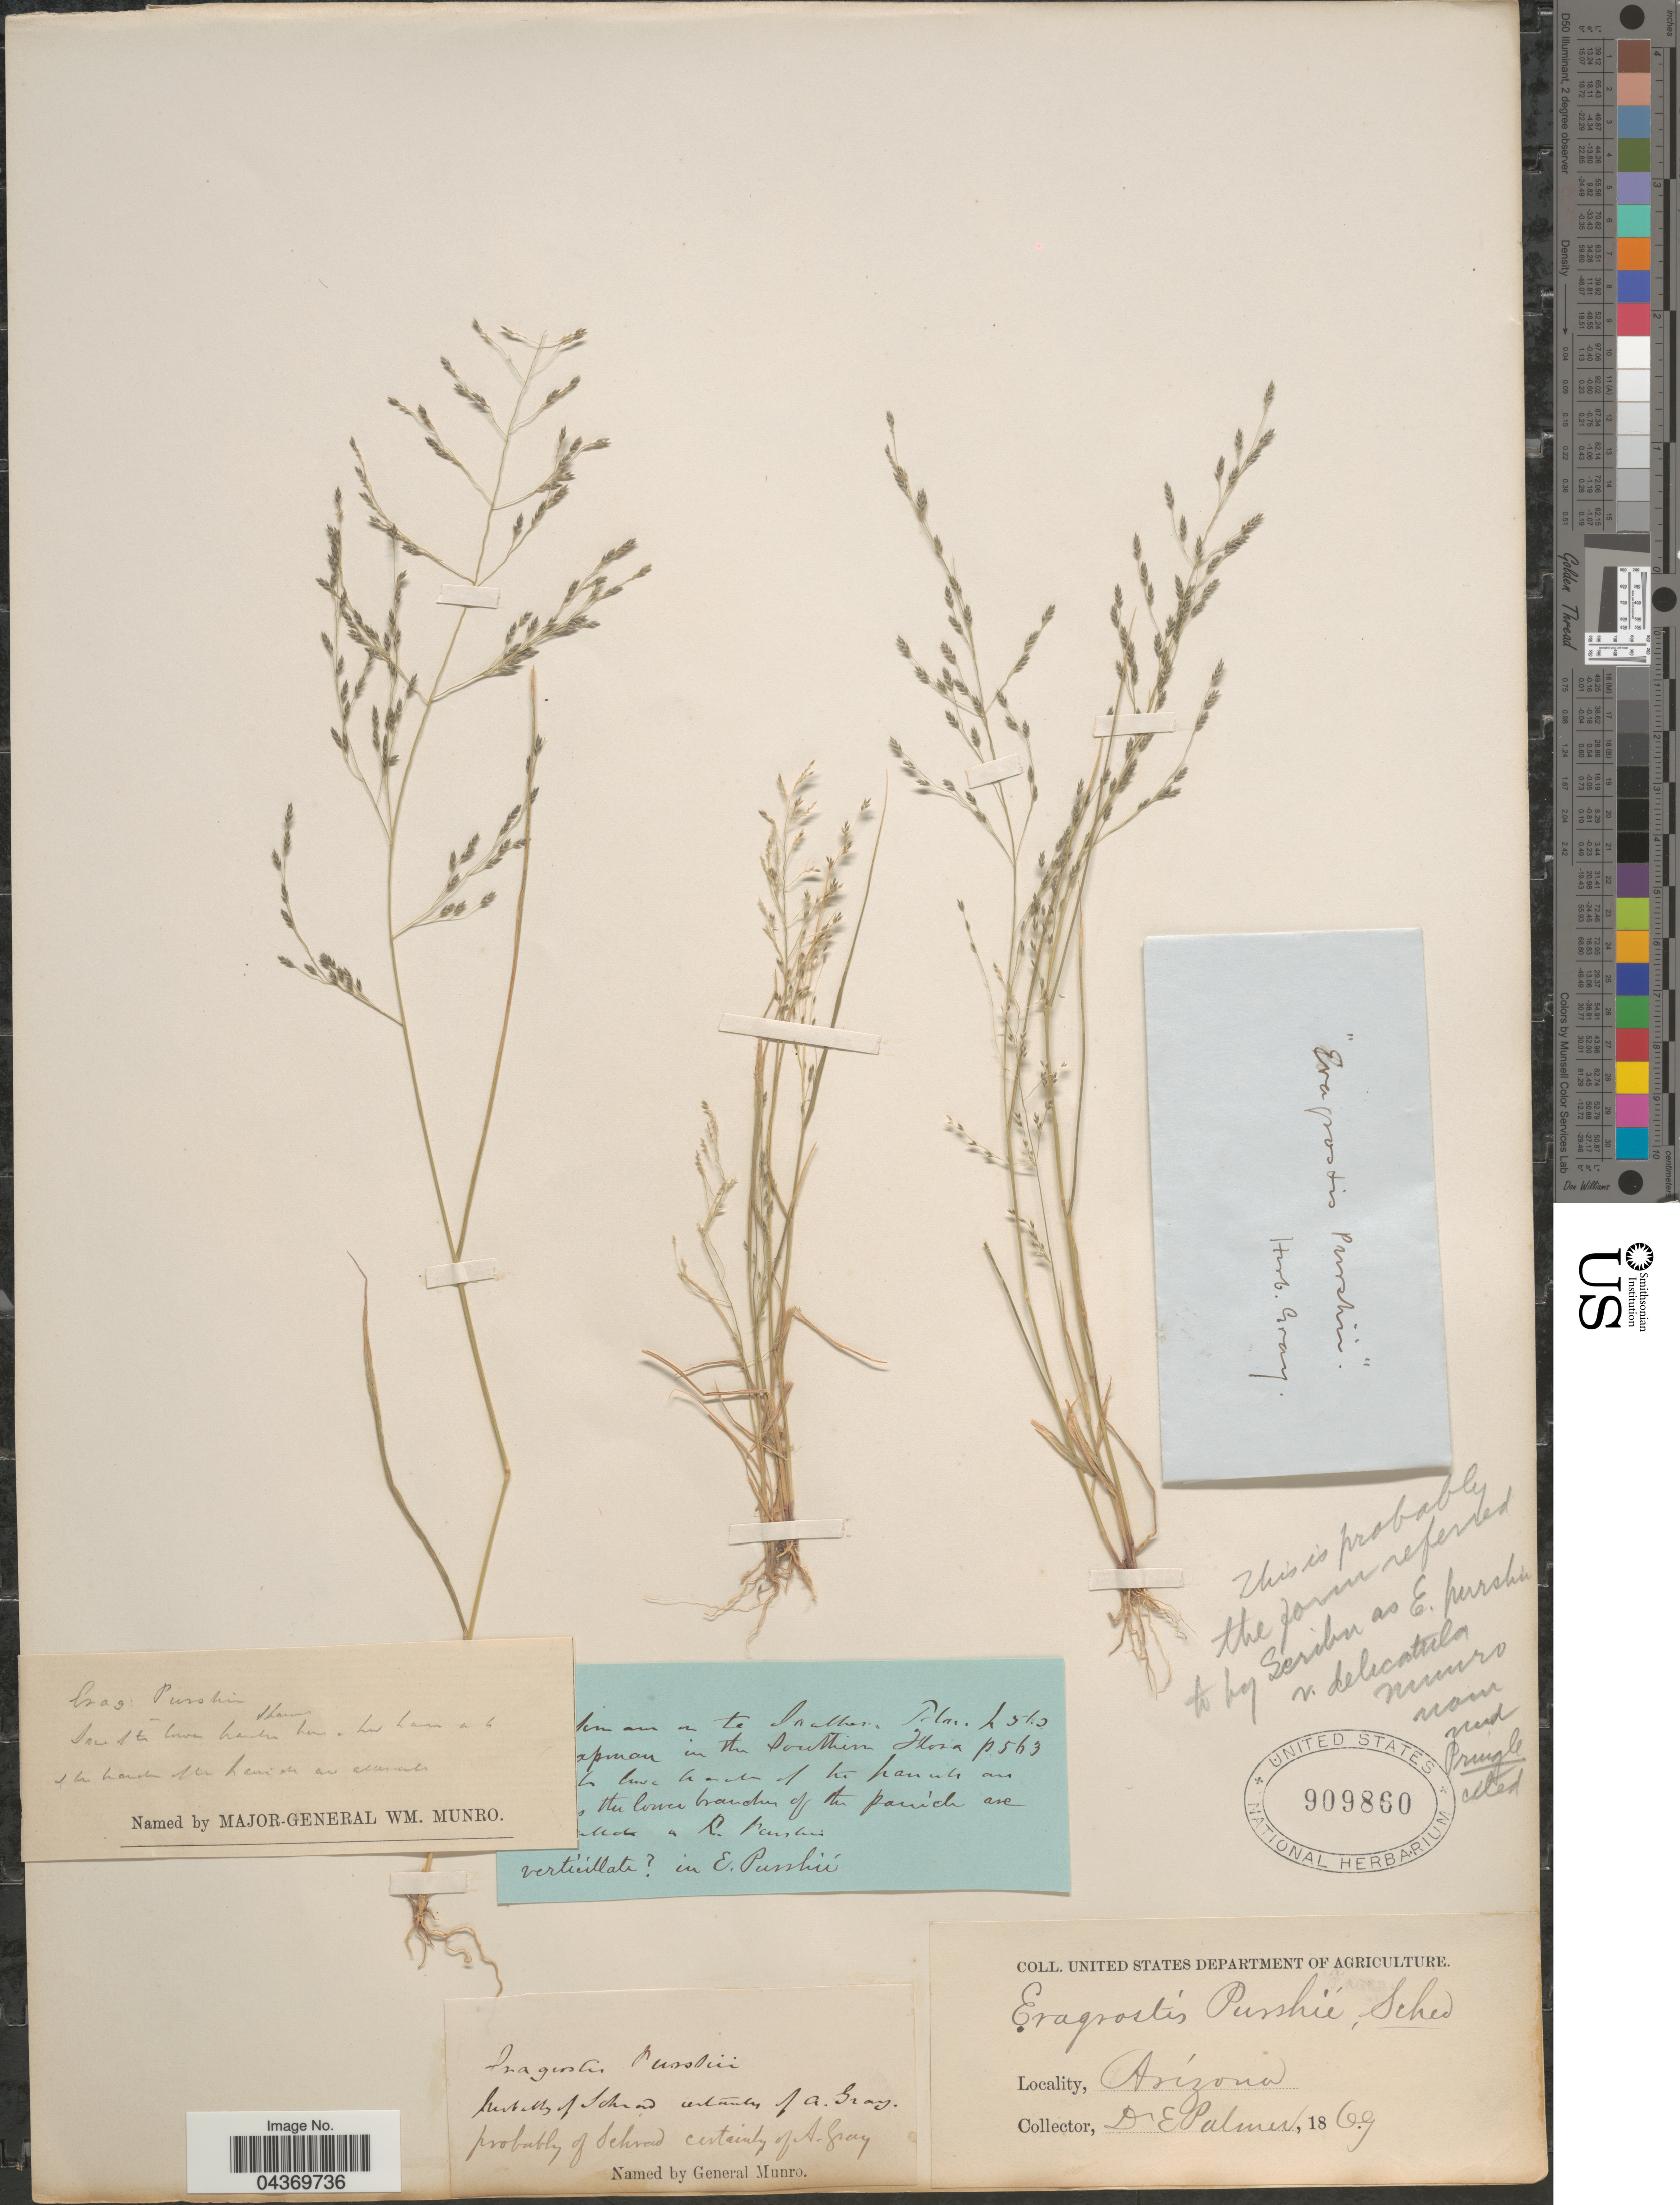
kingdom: Plantae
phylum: Tracheophyta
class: Liliopsida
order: Poales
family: Poaceae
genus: Eragrostis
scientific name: Eragrostis pectinacea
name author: (Michx.) Nees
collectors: E. Palmer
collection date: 1869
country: United States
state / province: Arizona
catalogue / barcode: US 909860